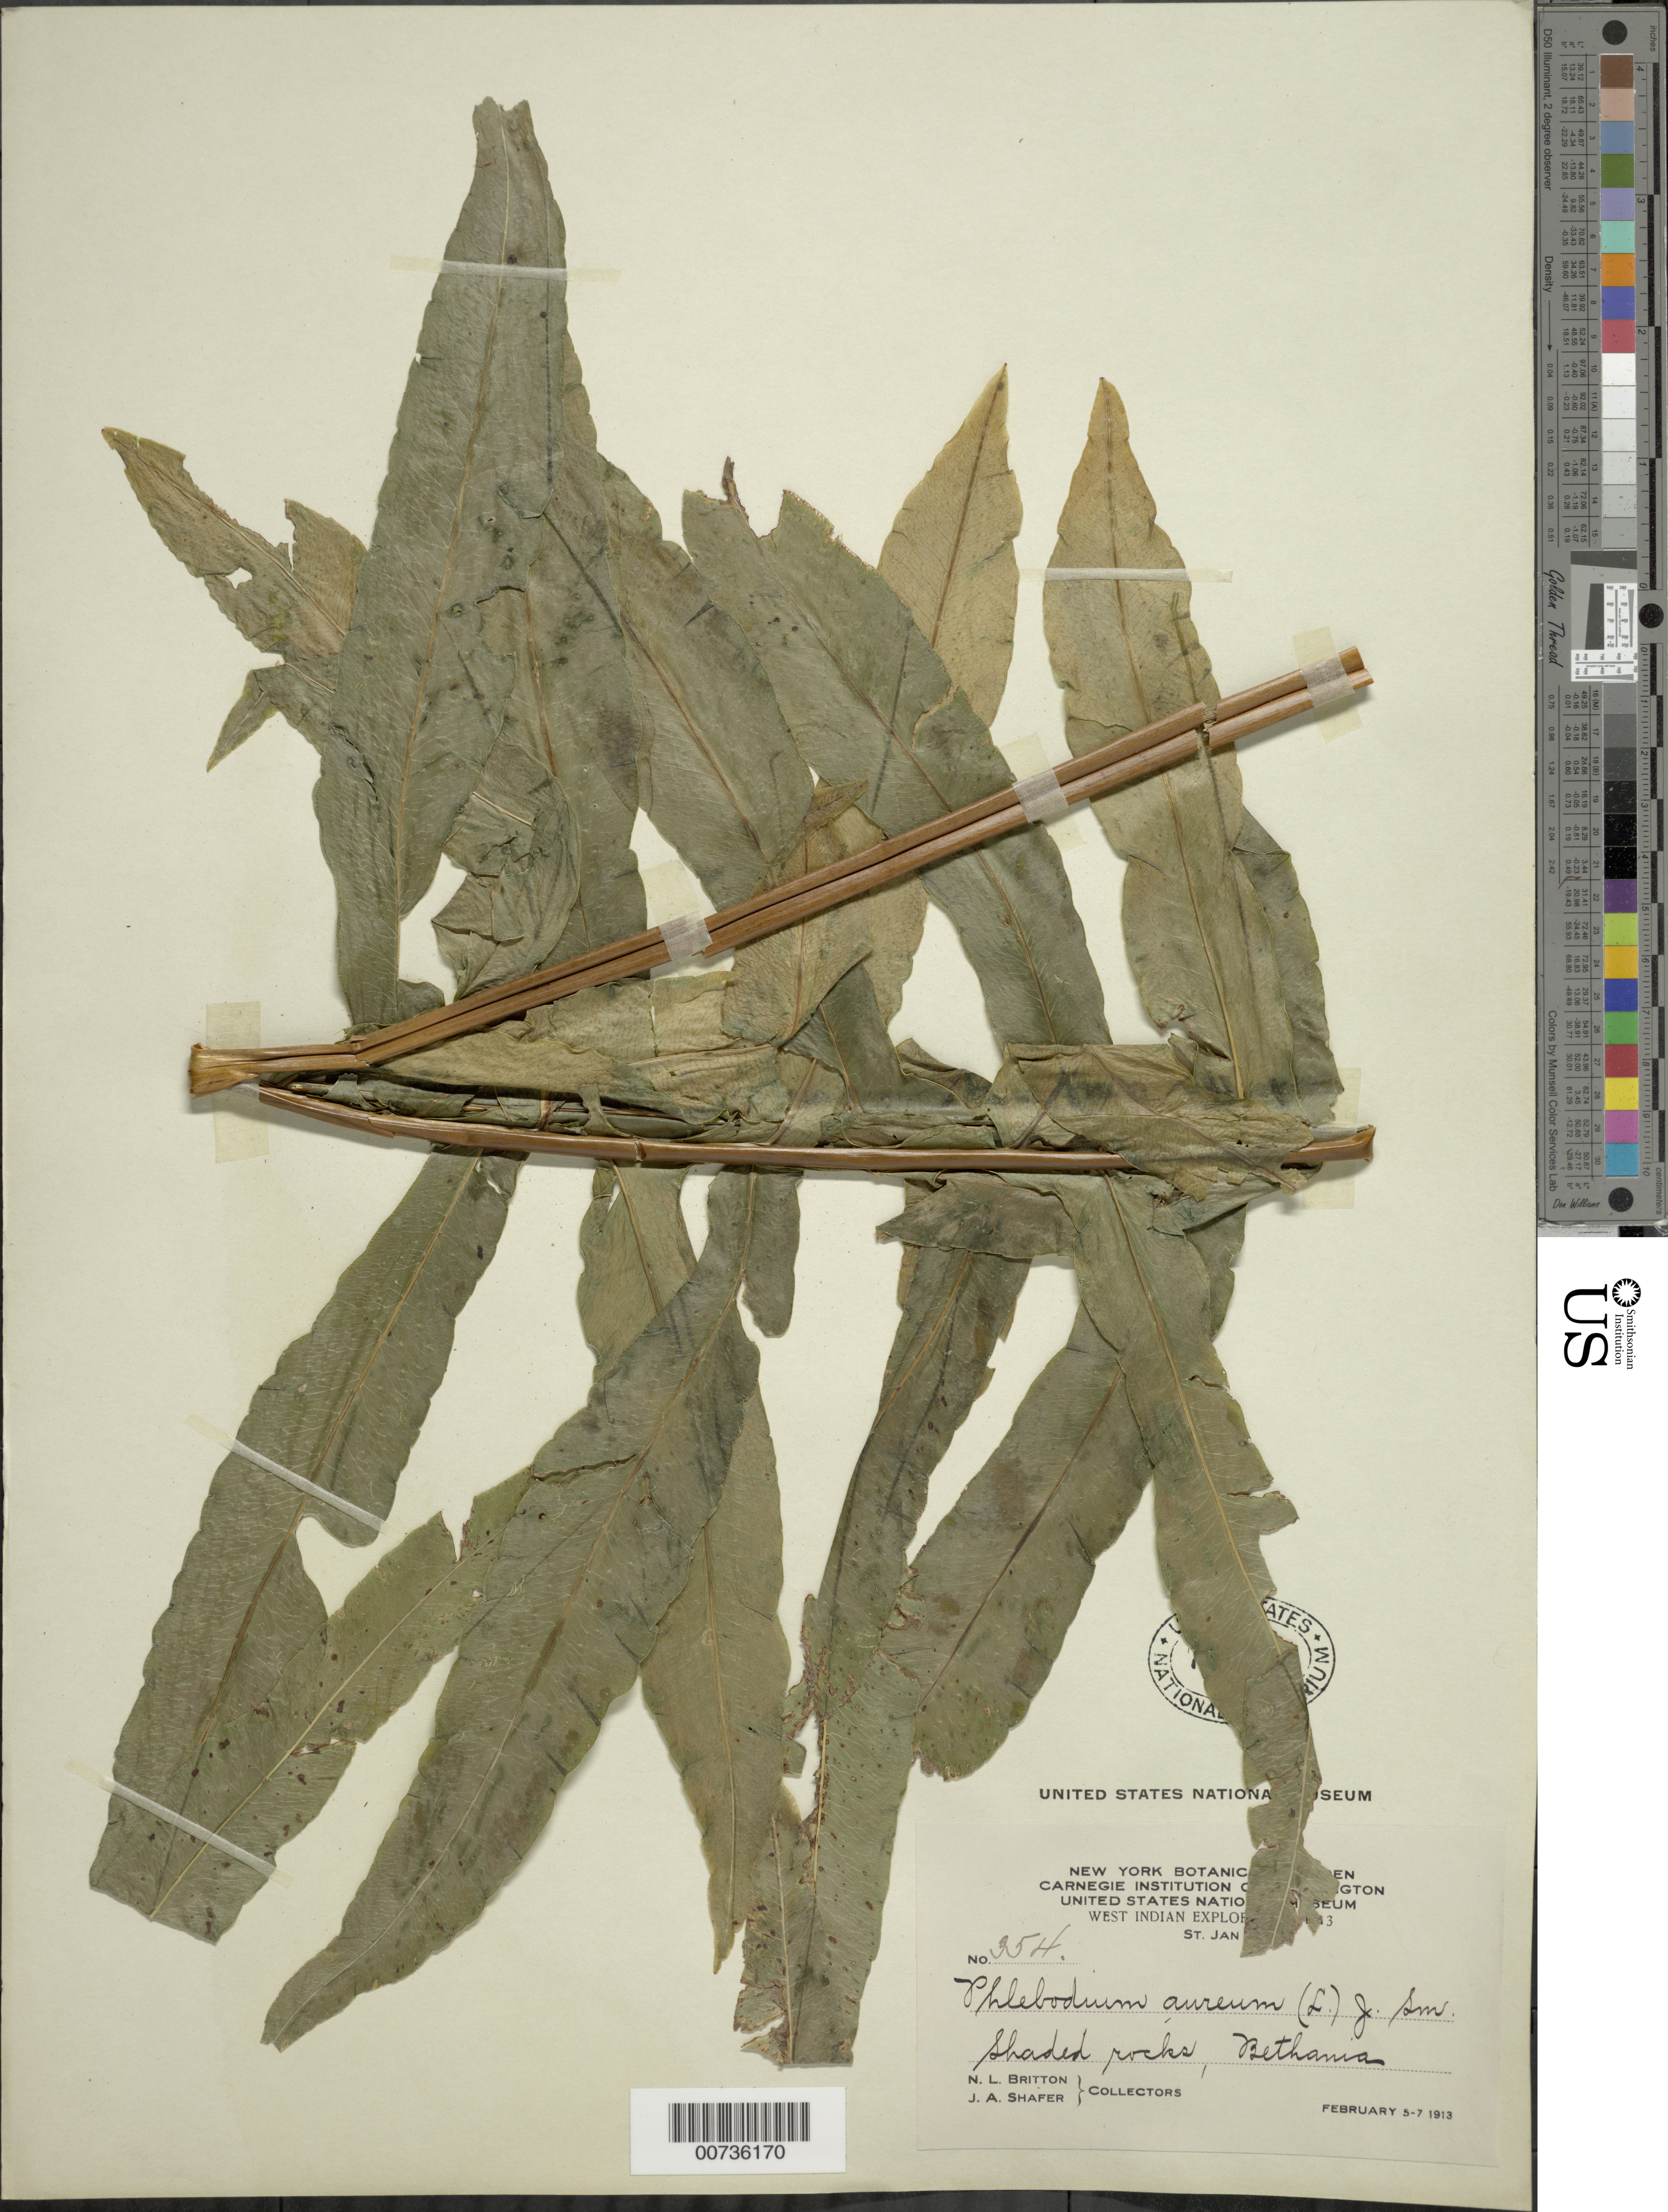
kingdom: Plantae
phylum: Tracheophyta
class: Polypodiopsida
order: Polypodiales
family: Polypodiaceae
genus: Phlebodium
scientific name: Phlebodium aureum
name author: (L.) J. Sm.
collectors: N. Britton & J. A. Shafer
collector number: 354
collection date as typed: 05 Feb 1913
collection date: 1913-02-05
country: U.S. Virgin Islands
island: St. John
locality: Bethania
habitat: Shaded rocks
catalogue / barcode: US 756338